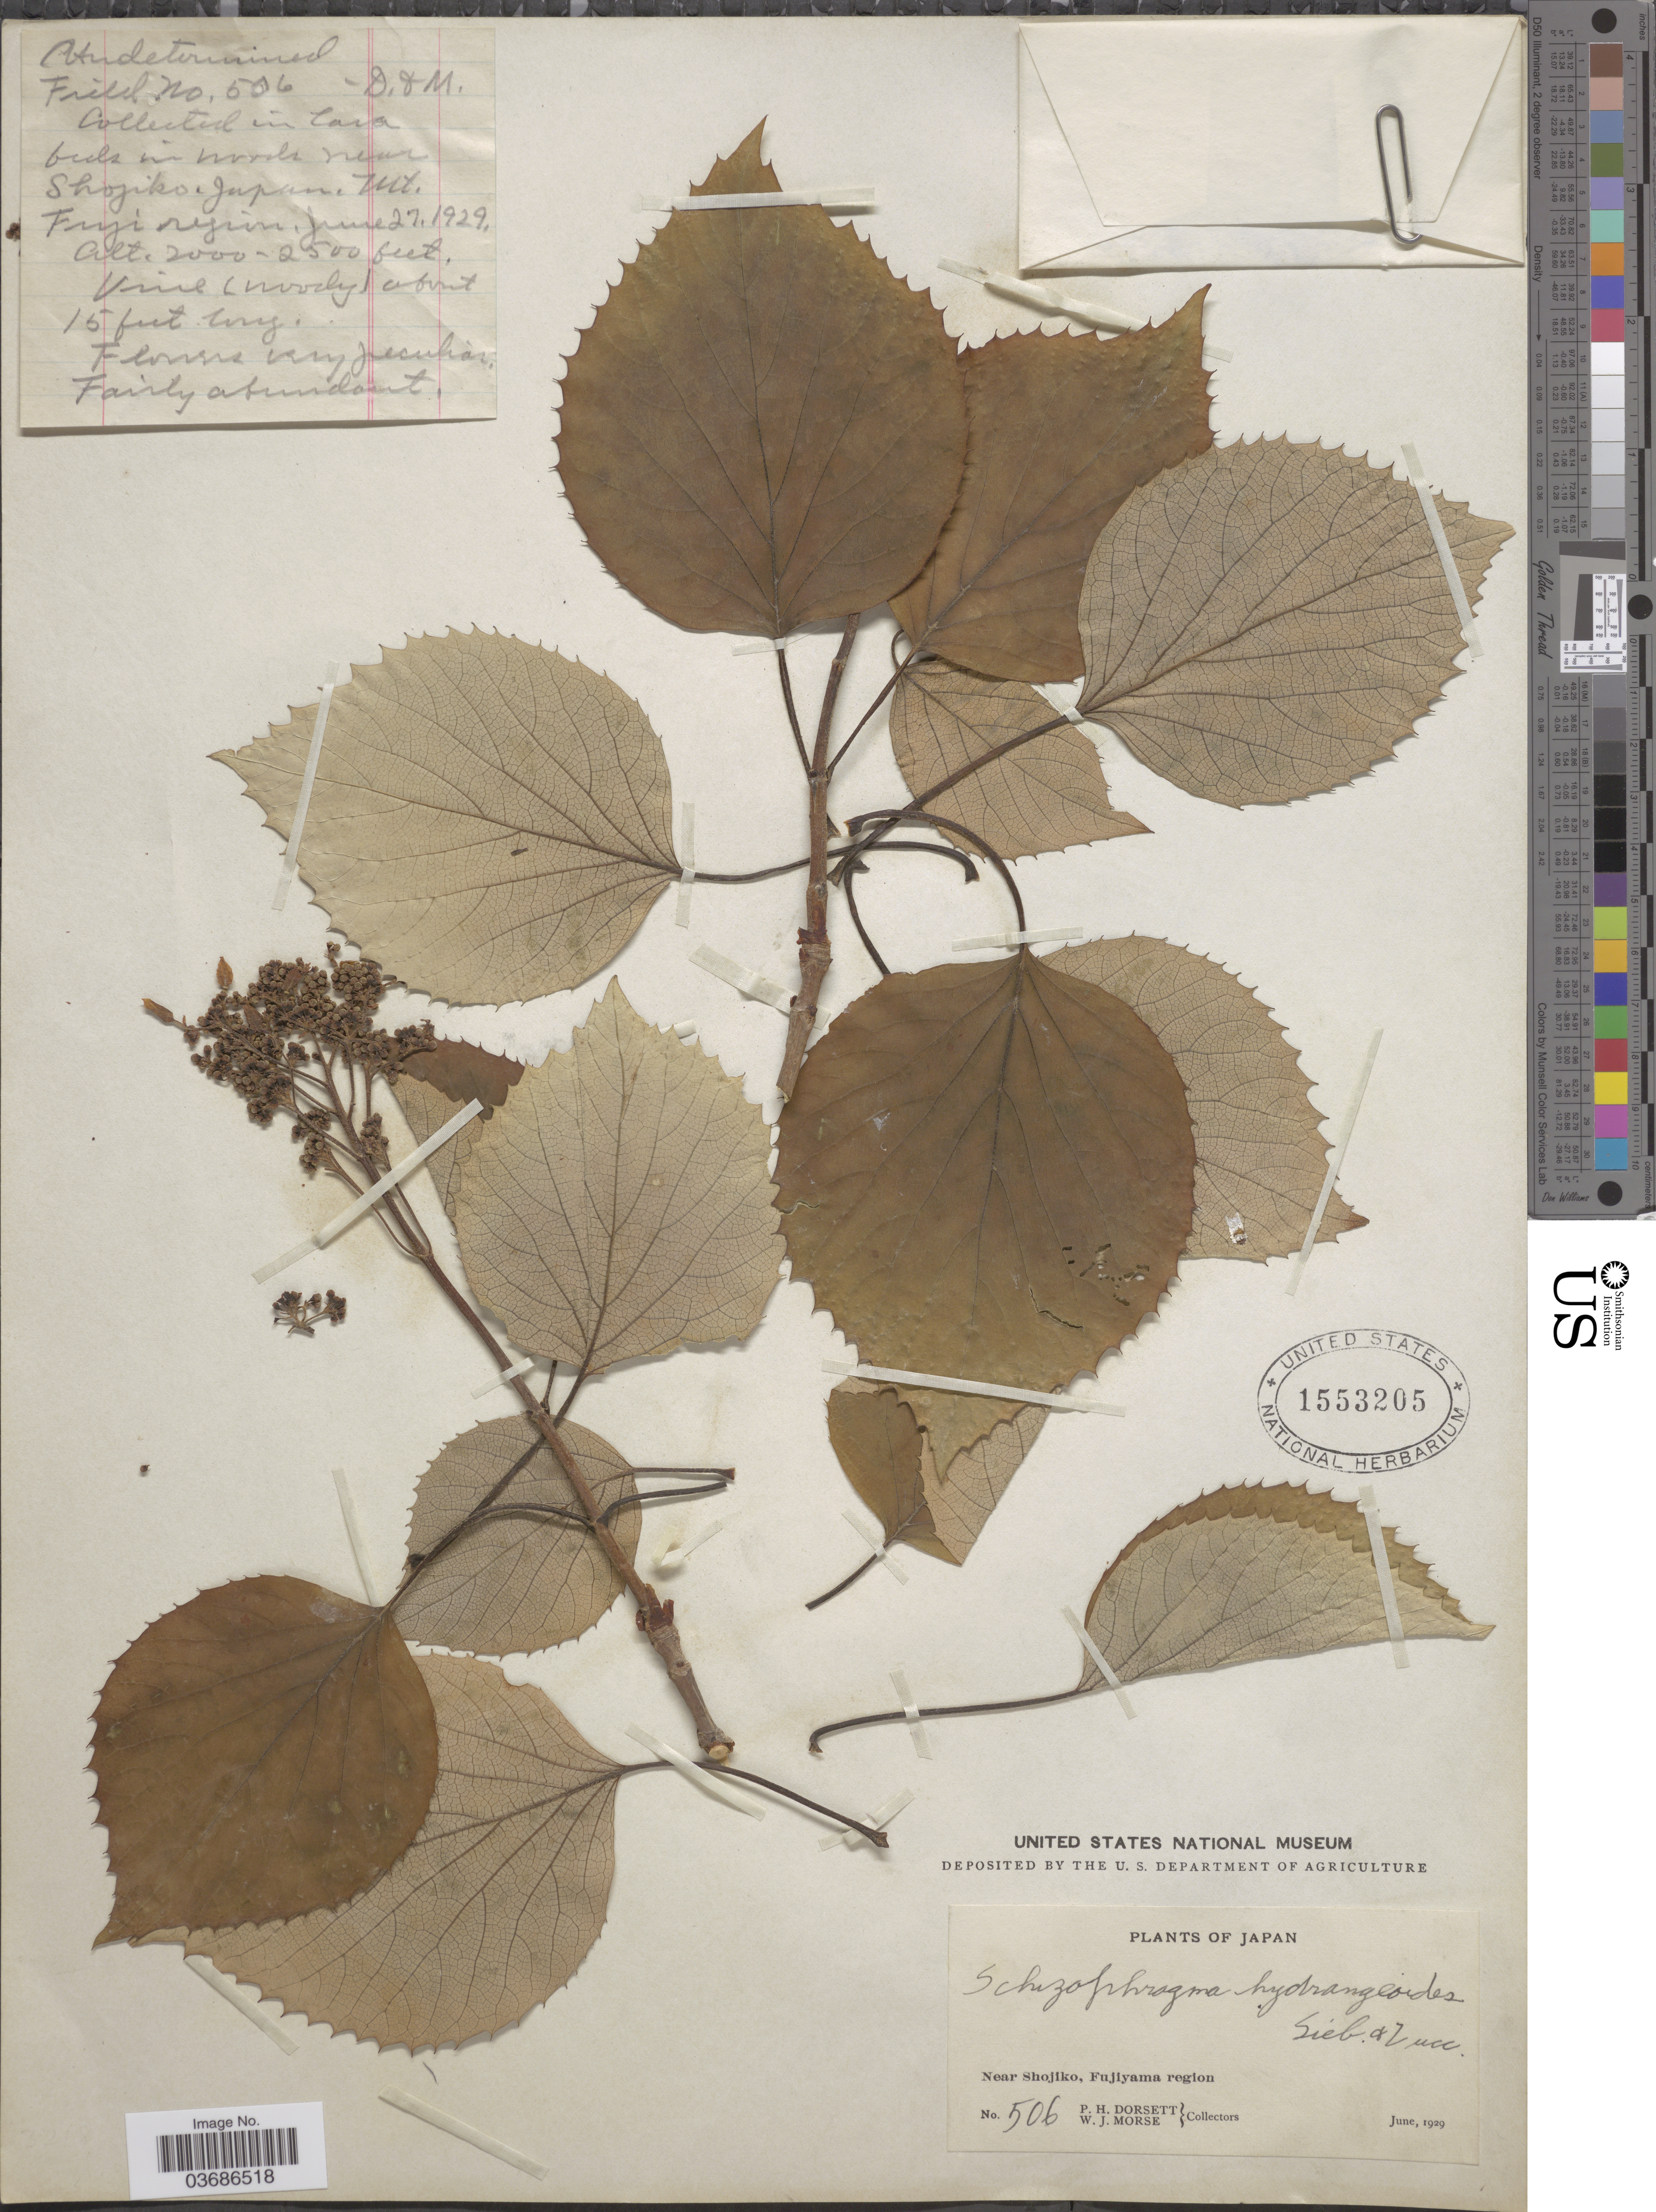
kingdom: Plantae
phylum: Tracheophyta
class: Magnoliopsida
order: Cornales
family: Hydrangeaceae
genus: Hydrangea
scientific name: Hydrangea hydrangeoides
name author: (Siebold & Zucc.) Bernd Schulz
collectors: P. H. Dorsett & W. J. Morse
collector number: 506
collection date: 1929-06-27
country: Japan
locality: In lava beds in woods near Shojiko, Fujiyama region.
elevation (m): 610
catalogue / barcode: US 1553205